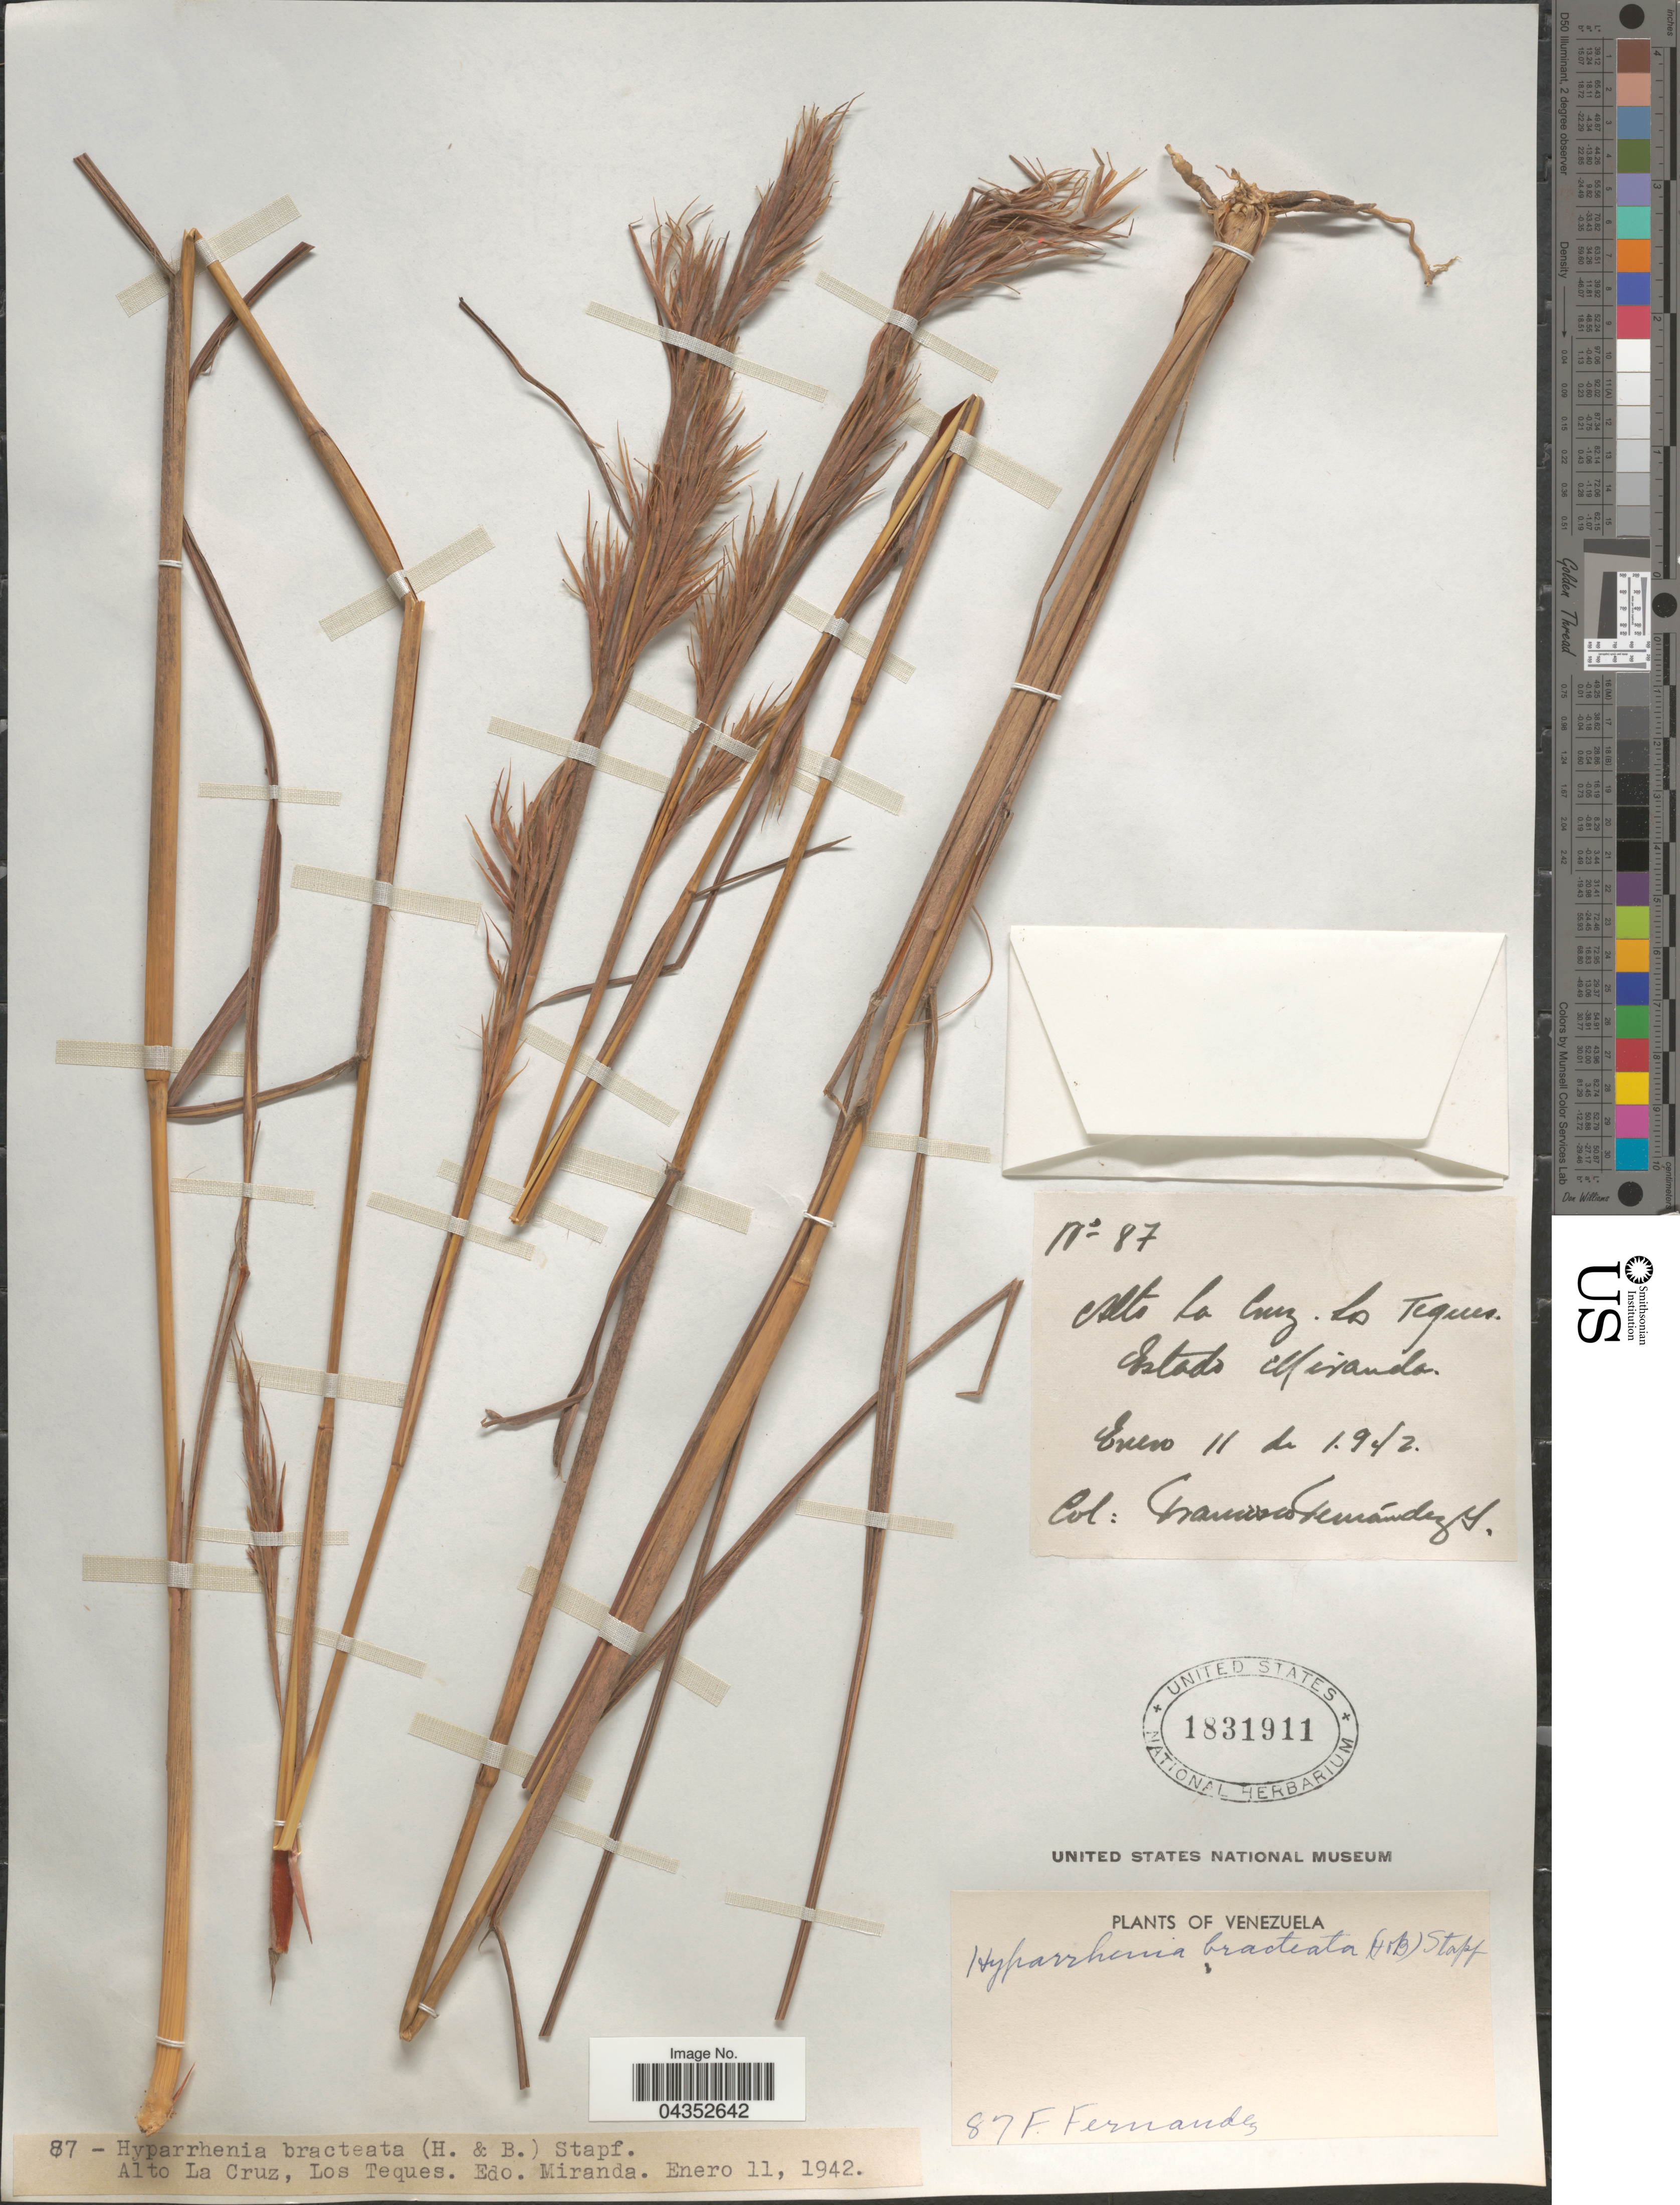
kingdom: Plantae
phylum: Tracheophyta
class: Liliopsida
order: Poales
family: Poaceae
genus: Hyparrhenia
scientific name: Hyparrhenia bracteata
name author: (Humb. & Bonpl.) Stapf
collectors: F. Fernández G.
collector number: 87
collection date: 1942-01-11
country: Venezuela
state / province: Miranda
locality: Alto La Cruz, Los Teques.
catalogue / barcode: US 1831911